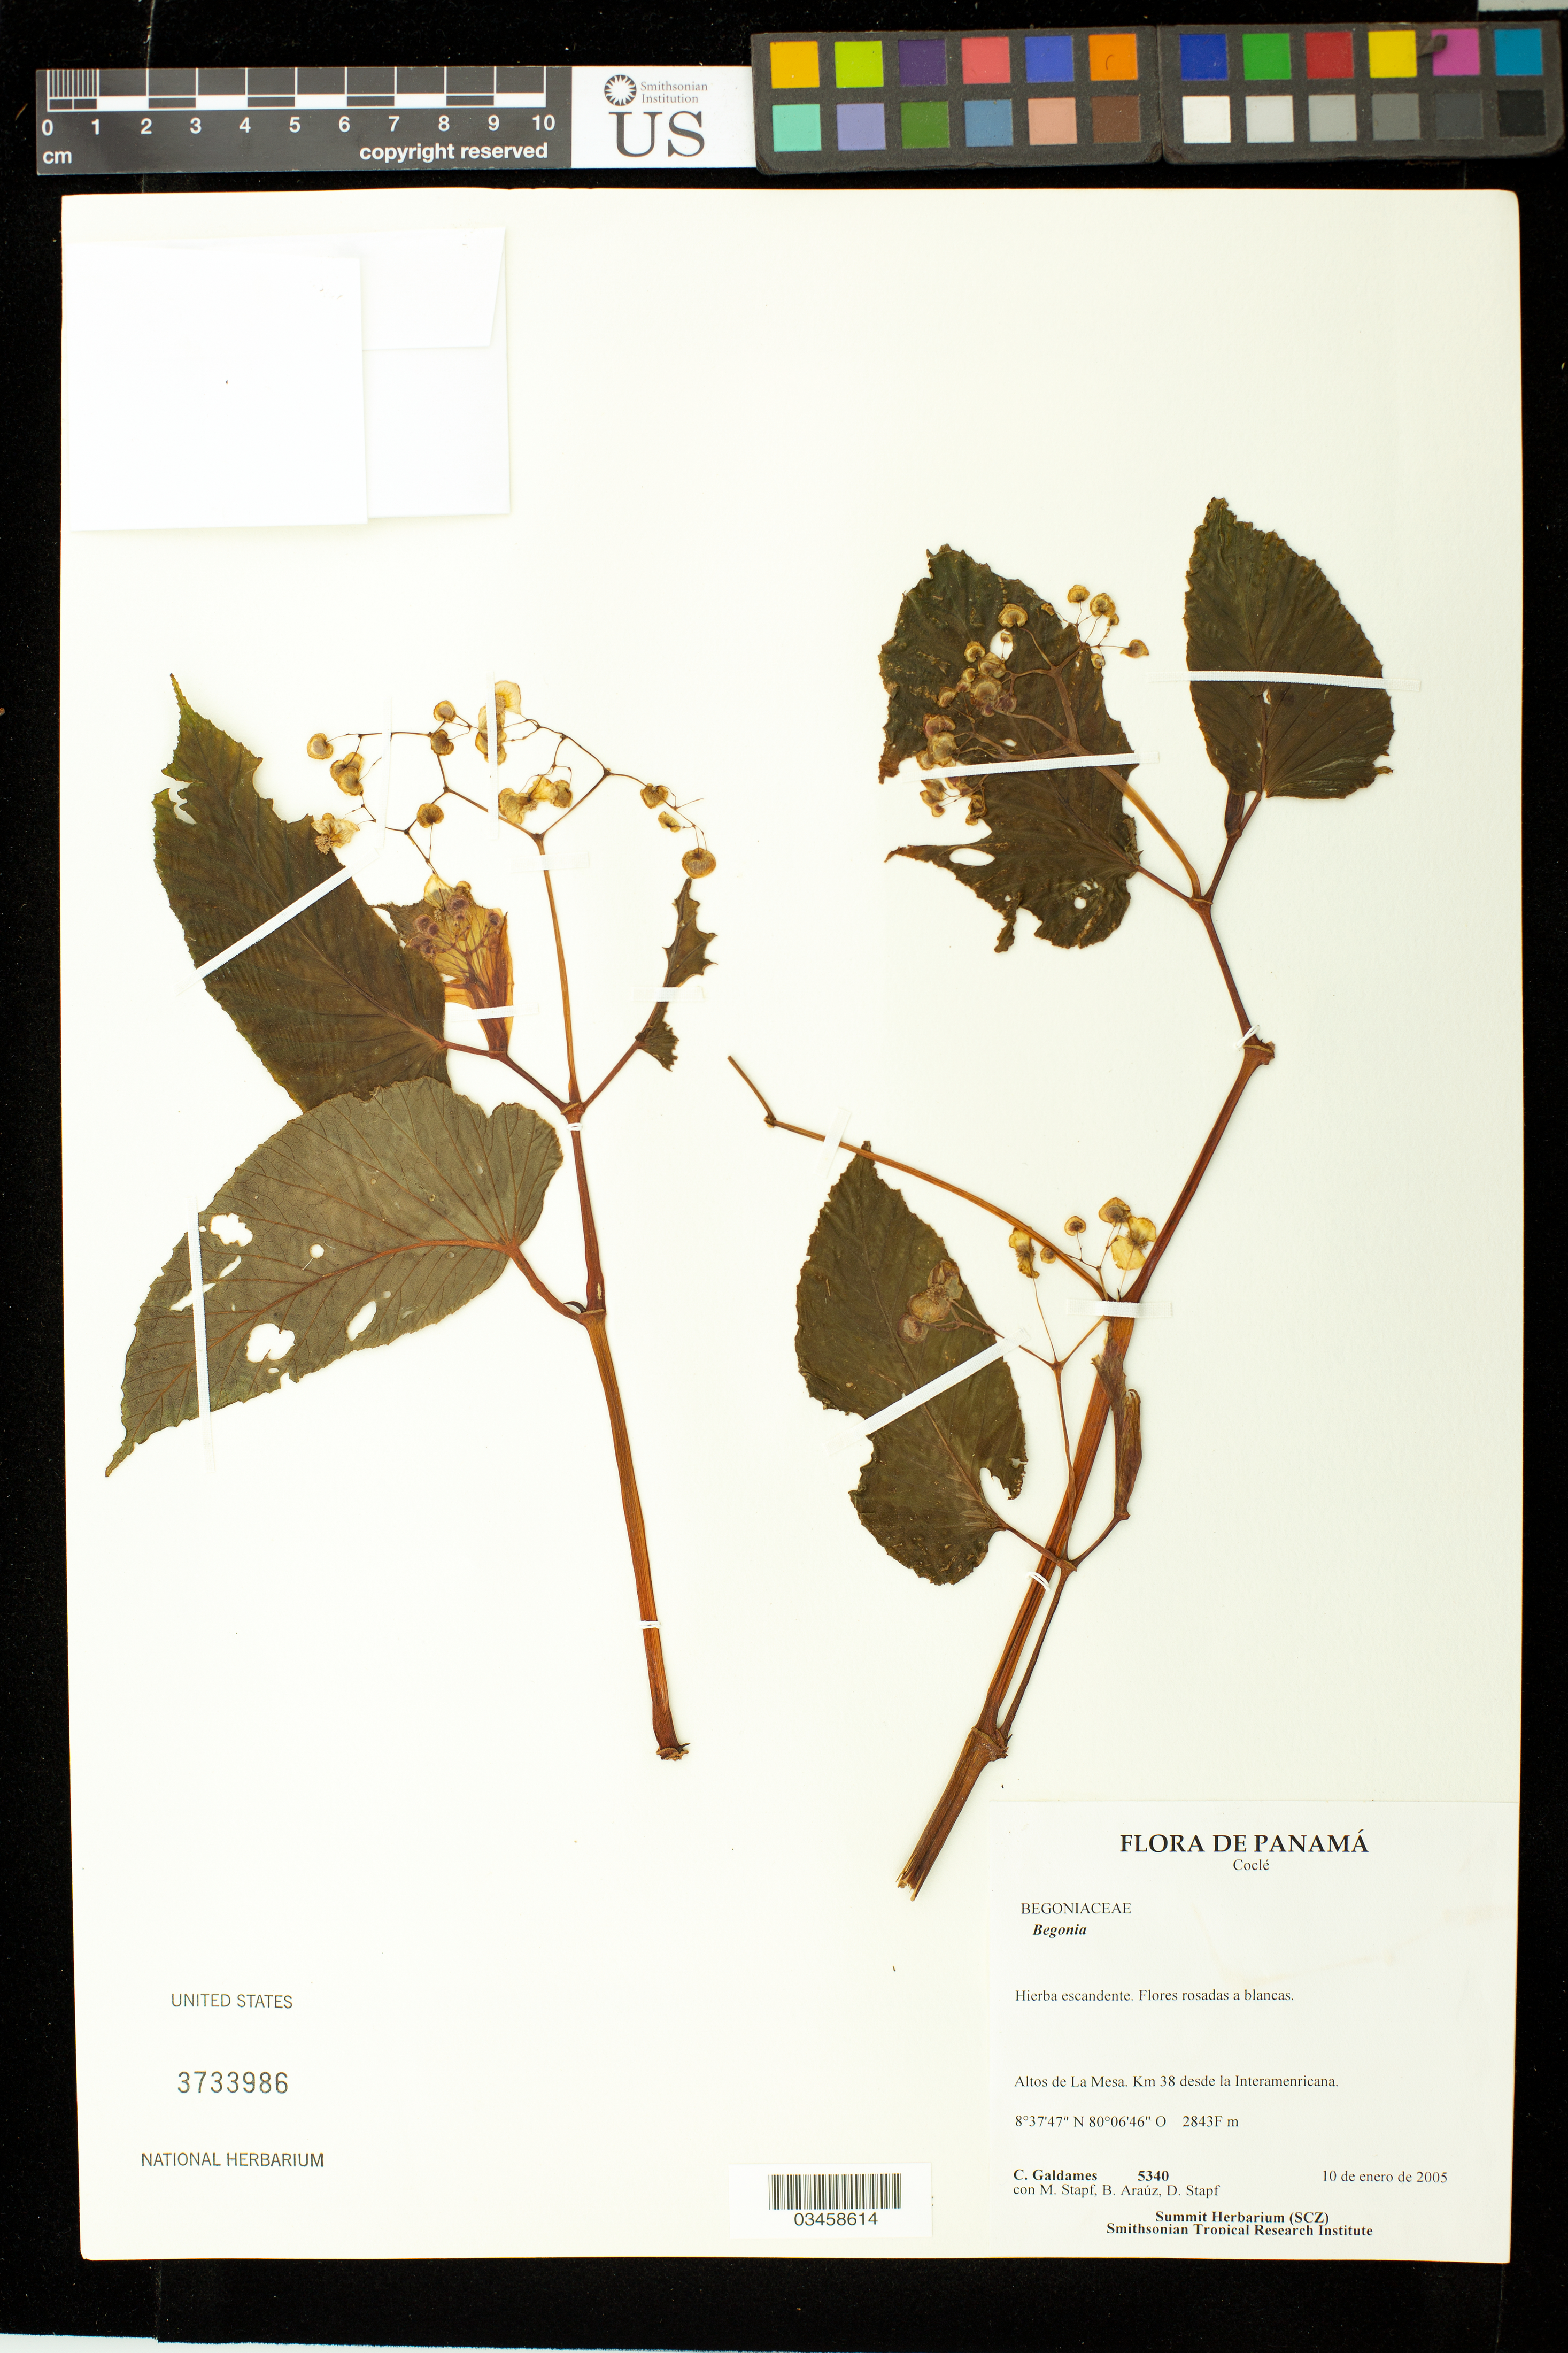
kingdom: Plantae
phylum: Tracheophyta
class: Magnoliopsida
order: Cucurbitales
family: Begoniaceae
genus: Begonia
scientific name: Begonia sp.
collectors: C. Galdames, M. Stapf, B. Araúz & D. Stapf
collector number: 5340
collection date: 2005-01-10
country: Panama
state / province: Coclé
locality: Altos de La Mesa, km 38 desde la Interamericana.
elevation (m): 867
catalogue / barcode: US 3733986